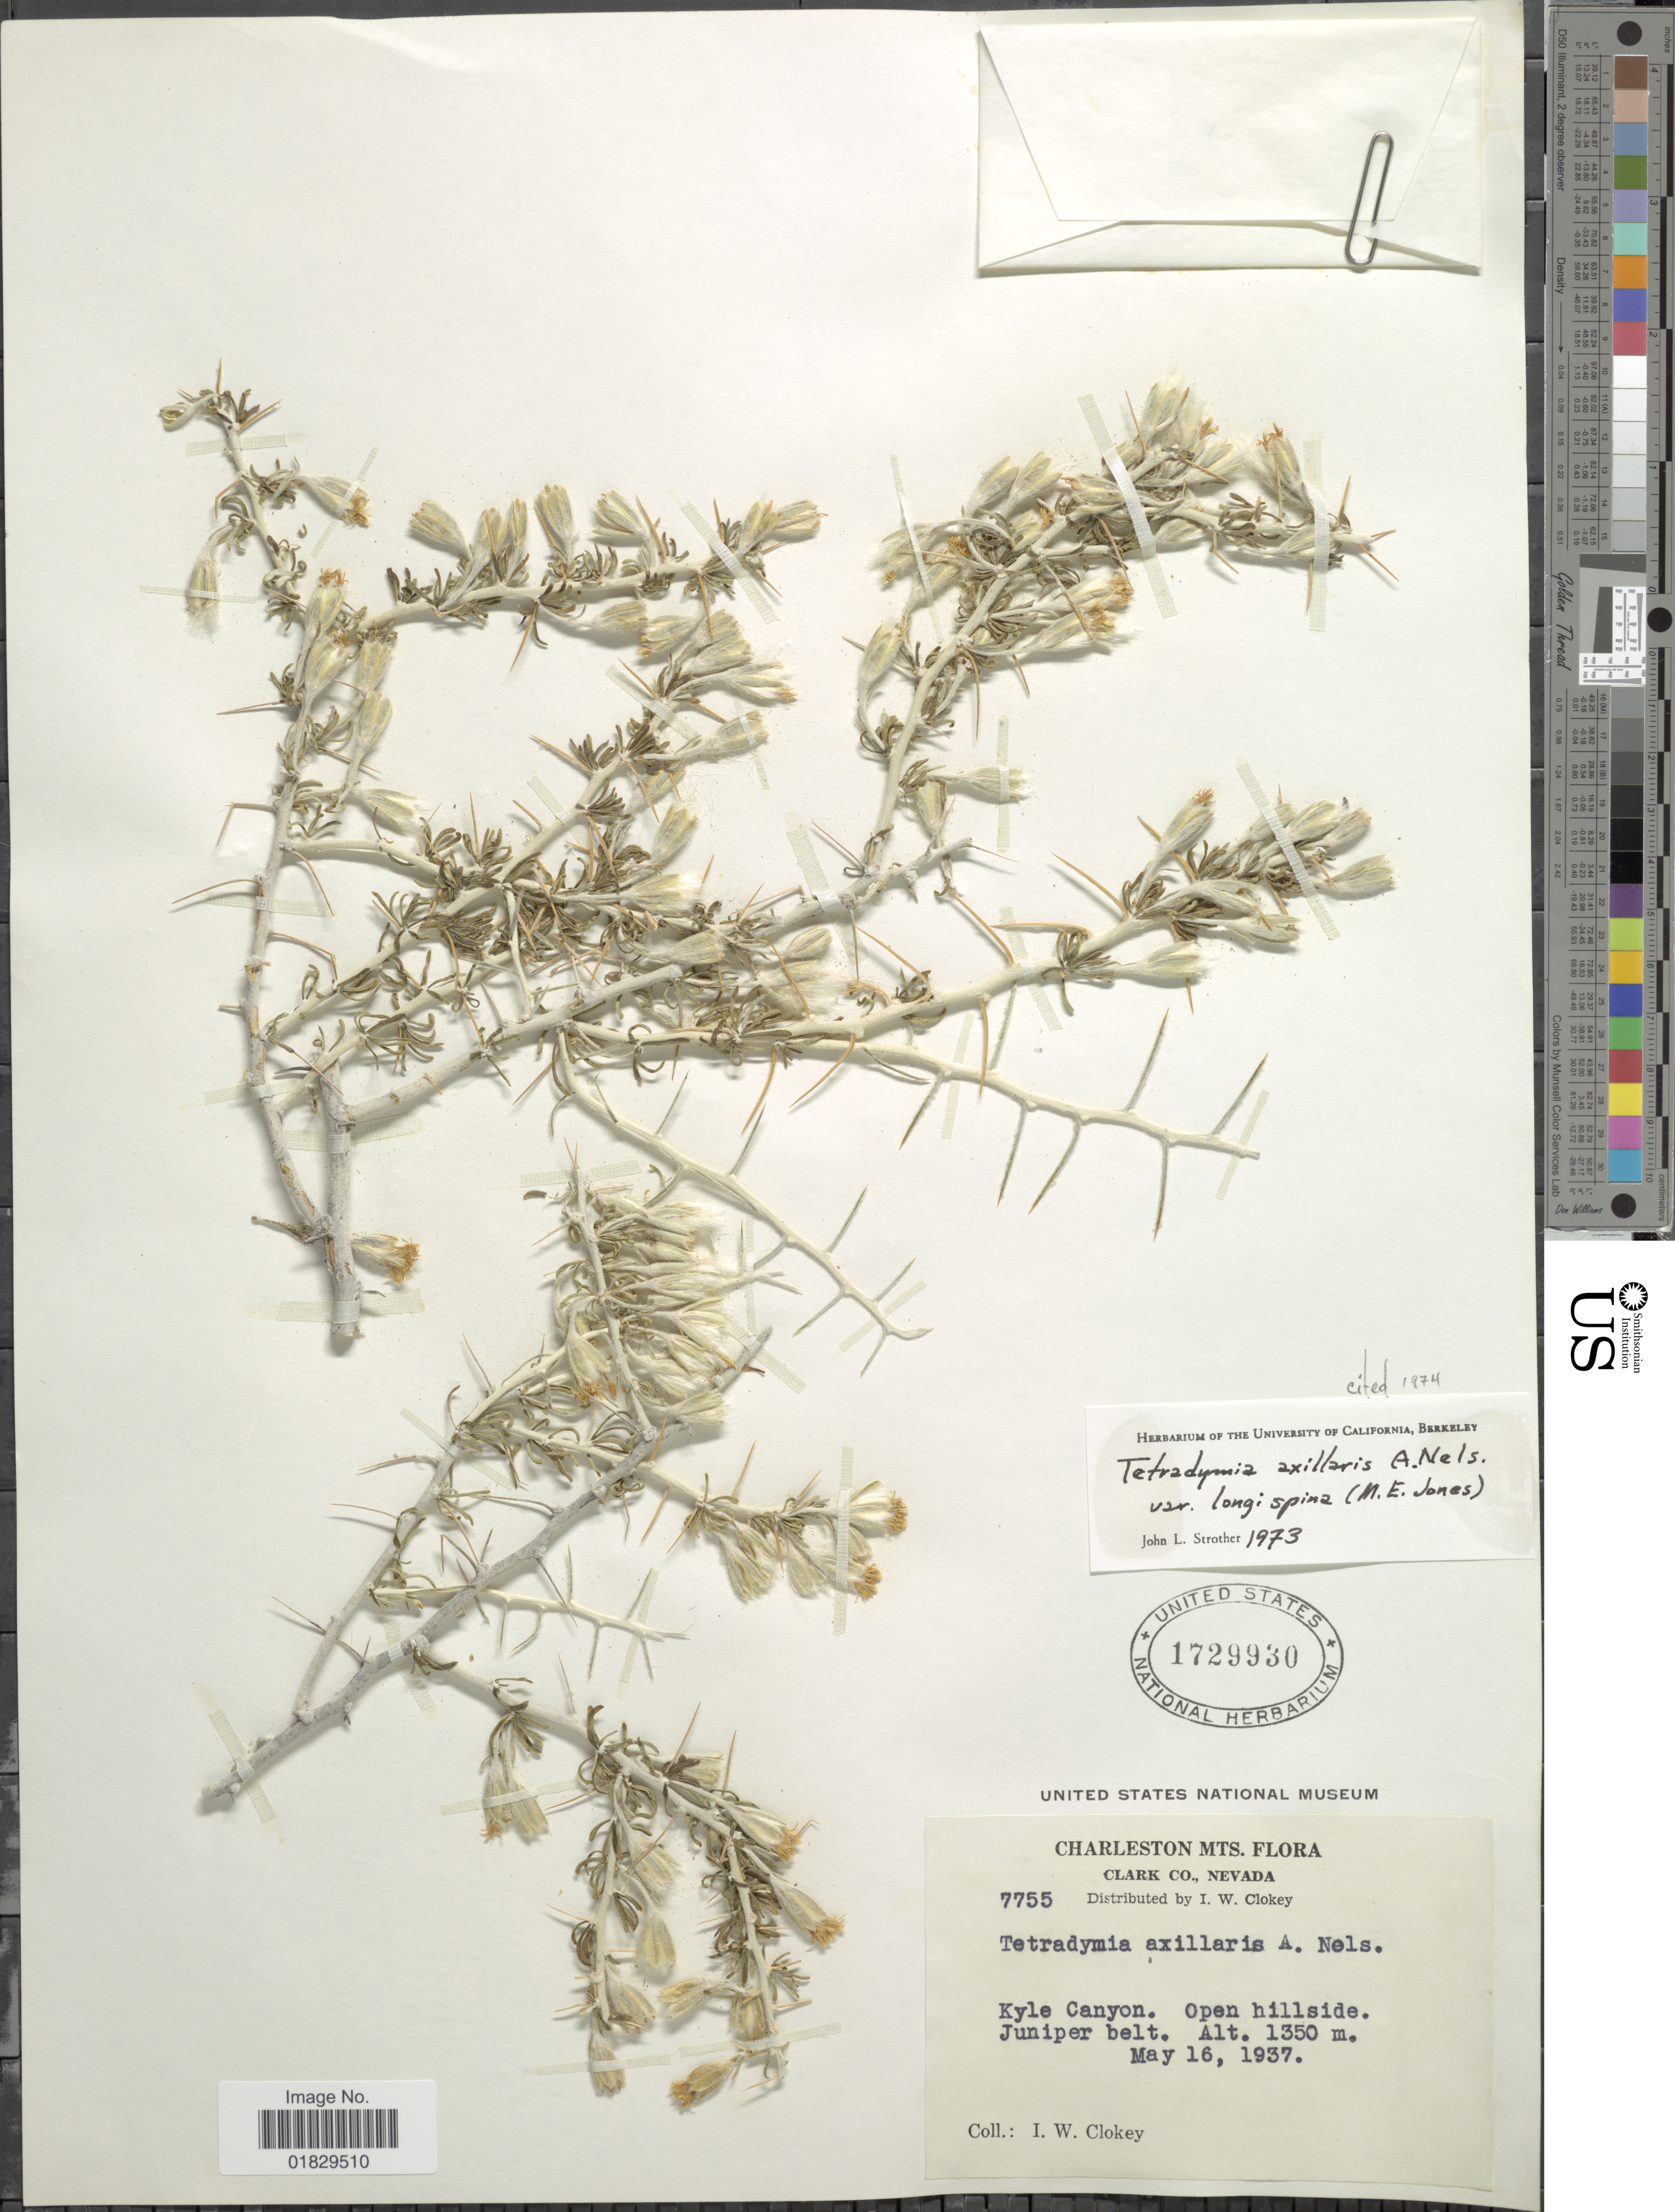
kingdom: Plantae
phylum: Tracheophyta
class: Magnoliopsida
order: Asterales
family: Asteraceae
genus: Tetradymia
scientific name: Tetradymia axillaris var. longispina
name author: (M.E. Jones) Strother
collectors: I. W. Clokey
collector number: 7755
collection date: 1937-05-16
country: United States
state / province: Nevada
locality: Charleston Mts. flora. Clark Co., Nevada. Kyle Canyon. Open hillside. Juniper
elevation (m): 1350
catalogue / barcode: US 1729930